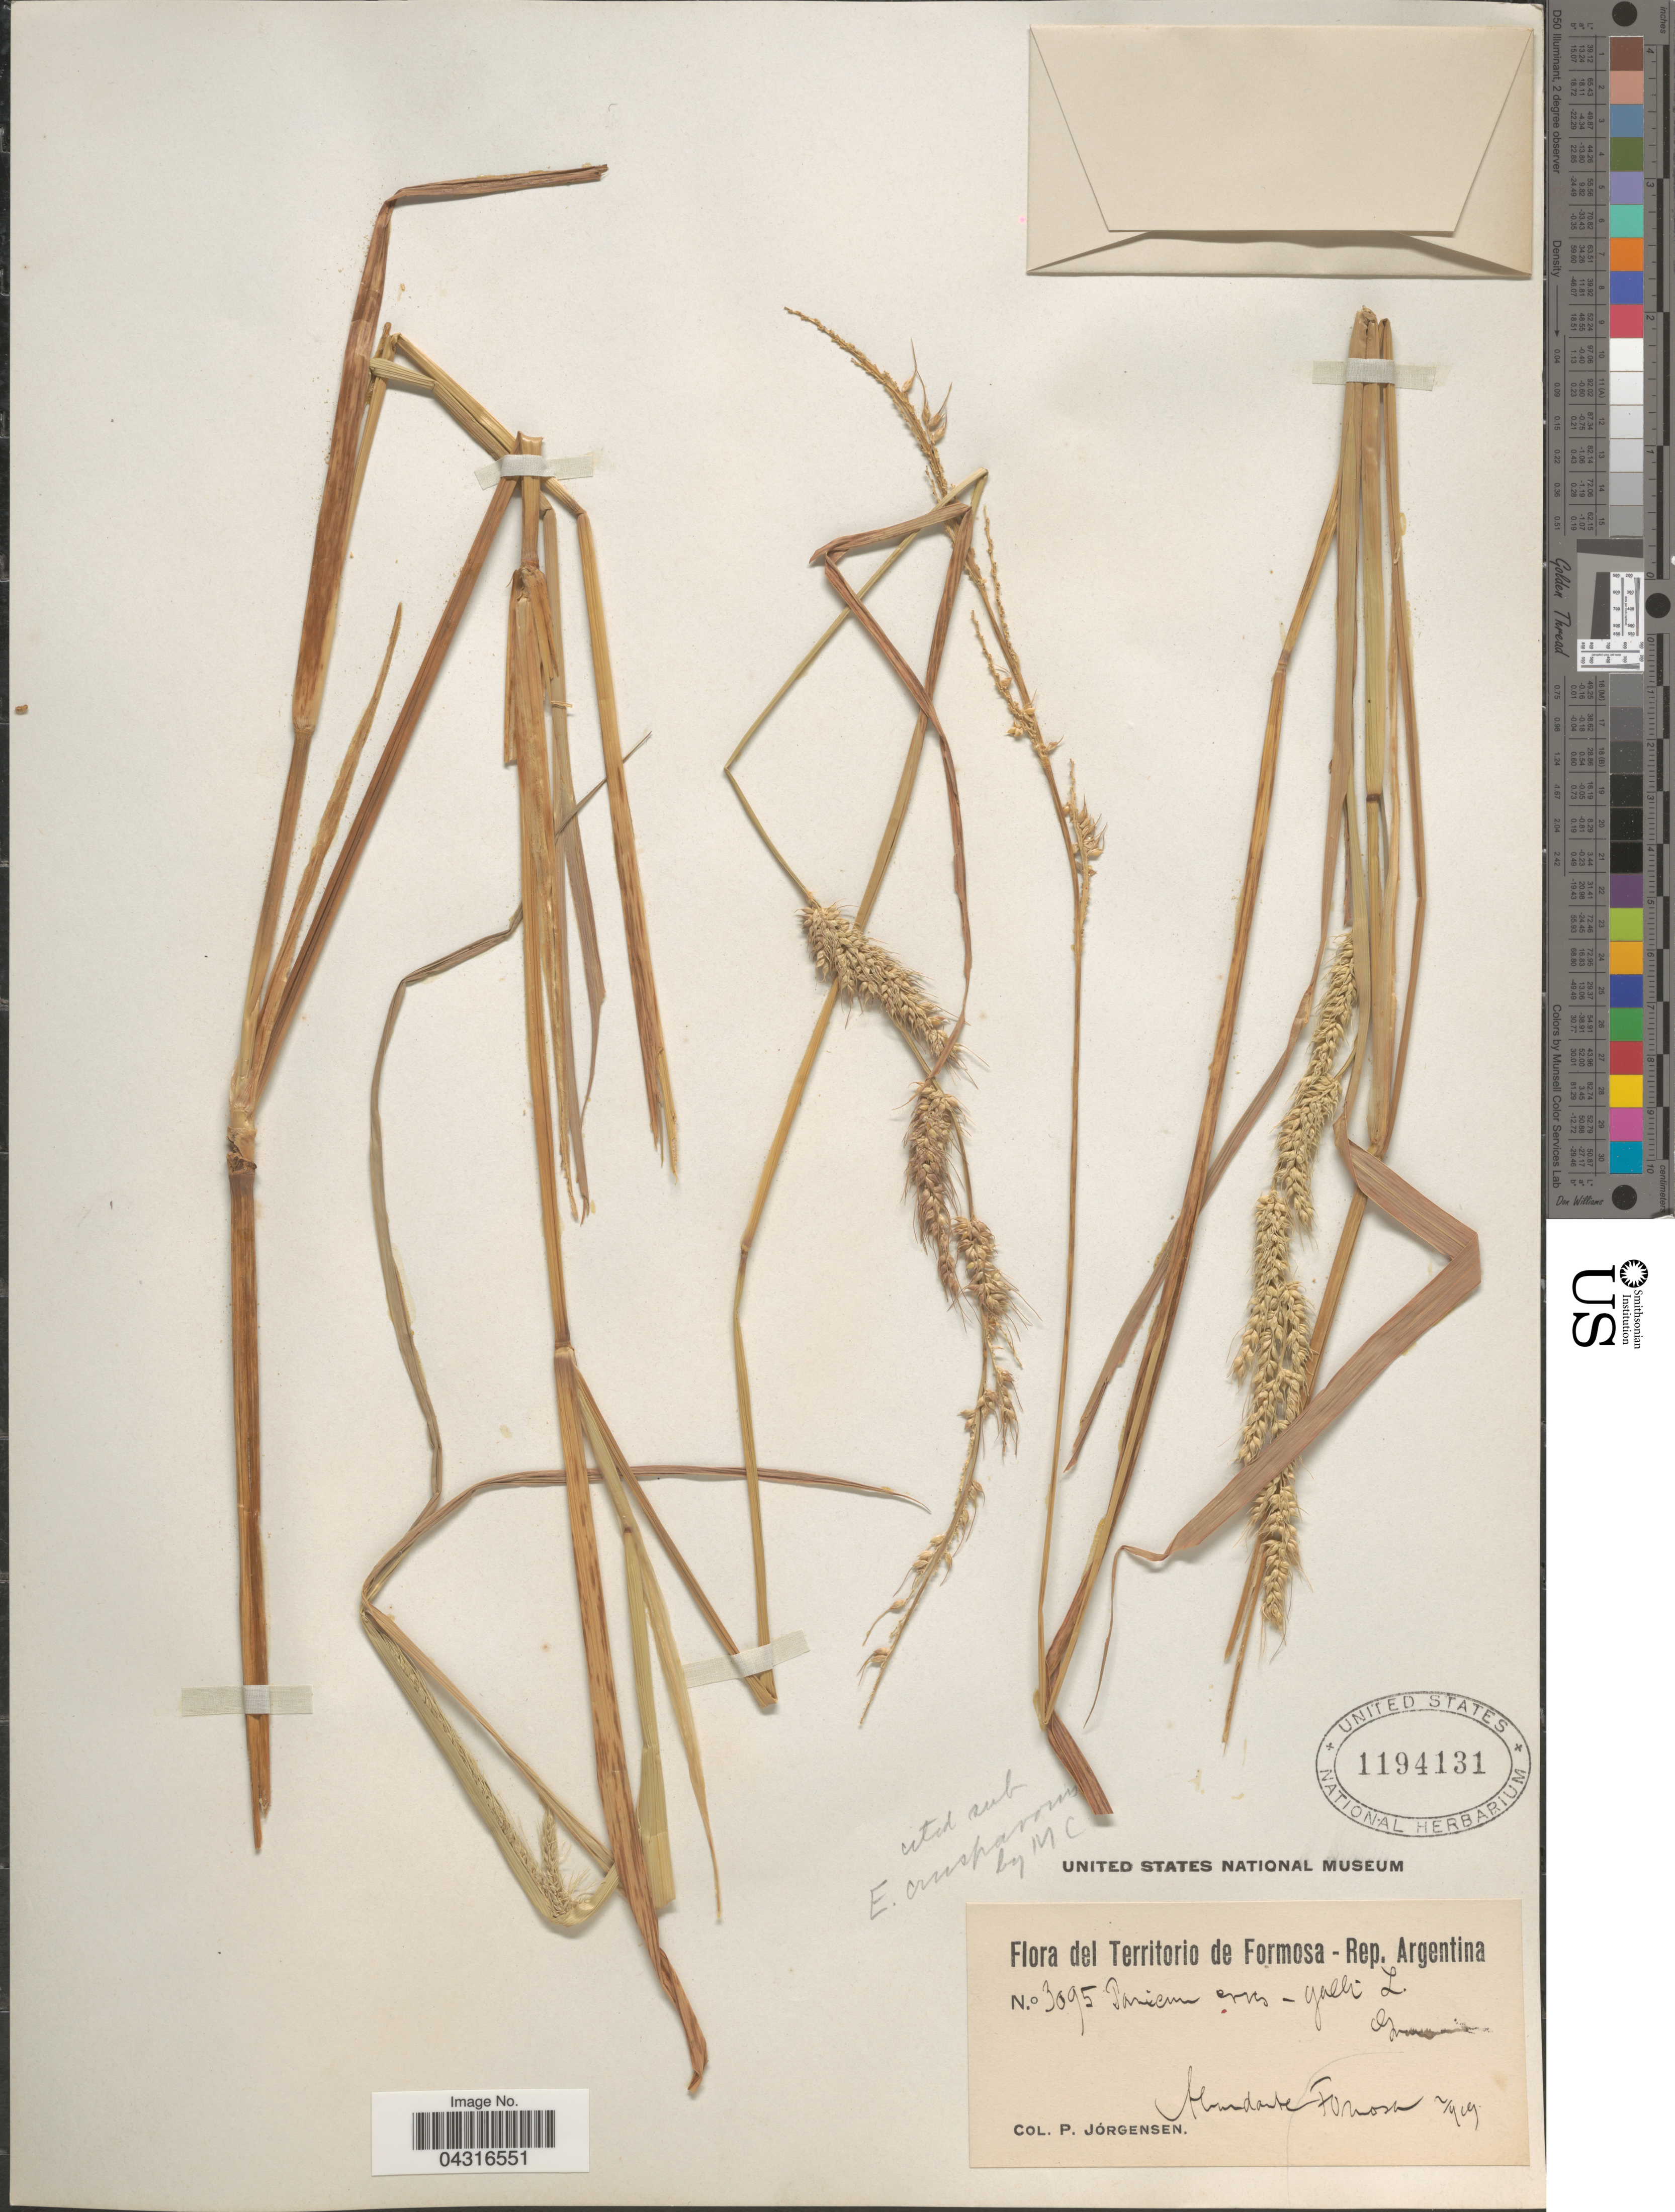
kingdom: Plantae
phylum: Tracheophyta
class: Liliopsida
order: Poales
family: Poaceae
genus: Echinochloa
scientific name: Echinochloa crus-pavonis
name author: (Kunth) Schult.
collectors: P. Jörgensen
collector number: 3095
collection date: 1929-02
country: Argentina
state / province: Formosa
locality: Abundante Formosa.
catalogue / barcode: US 1194131